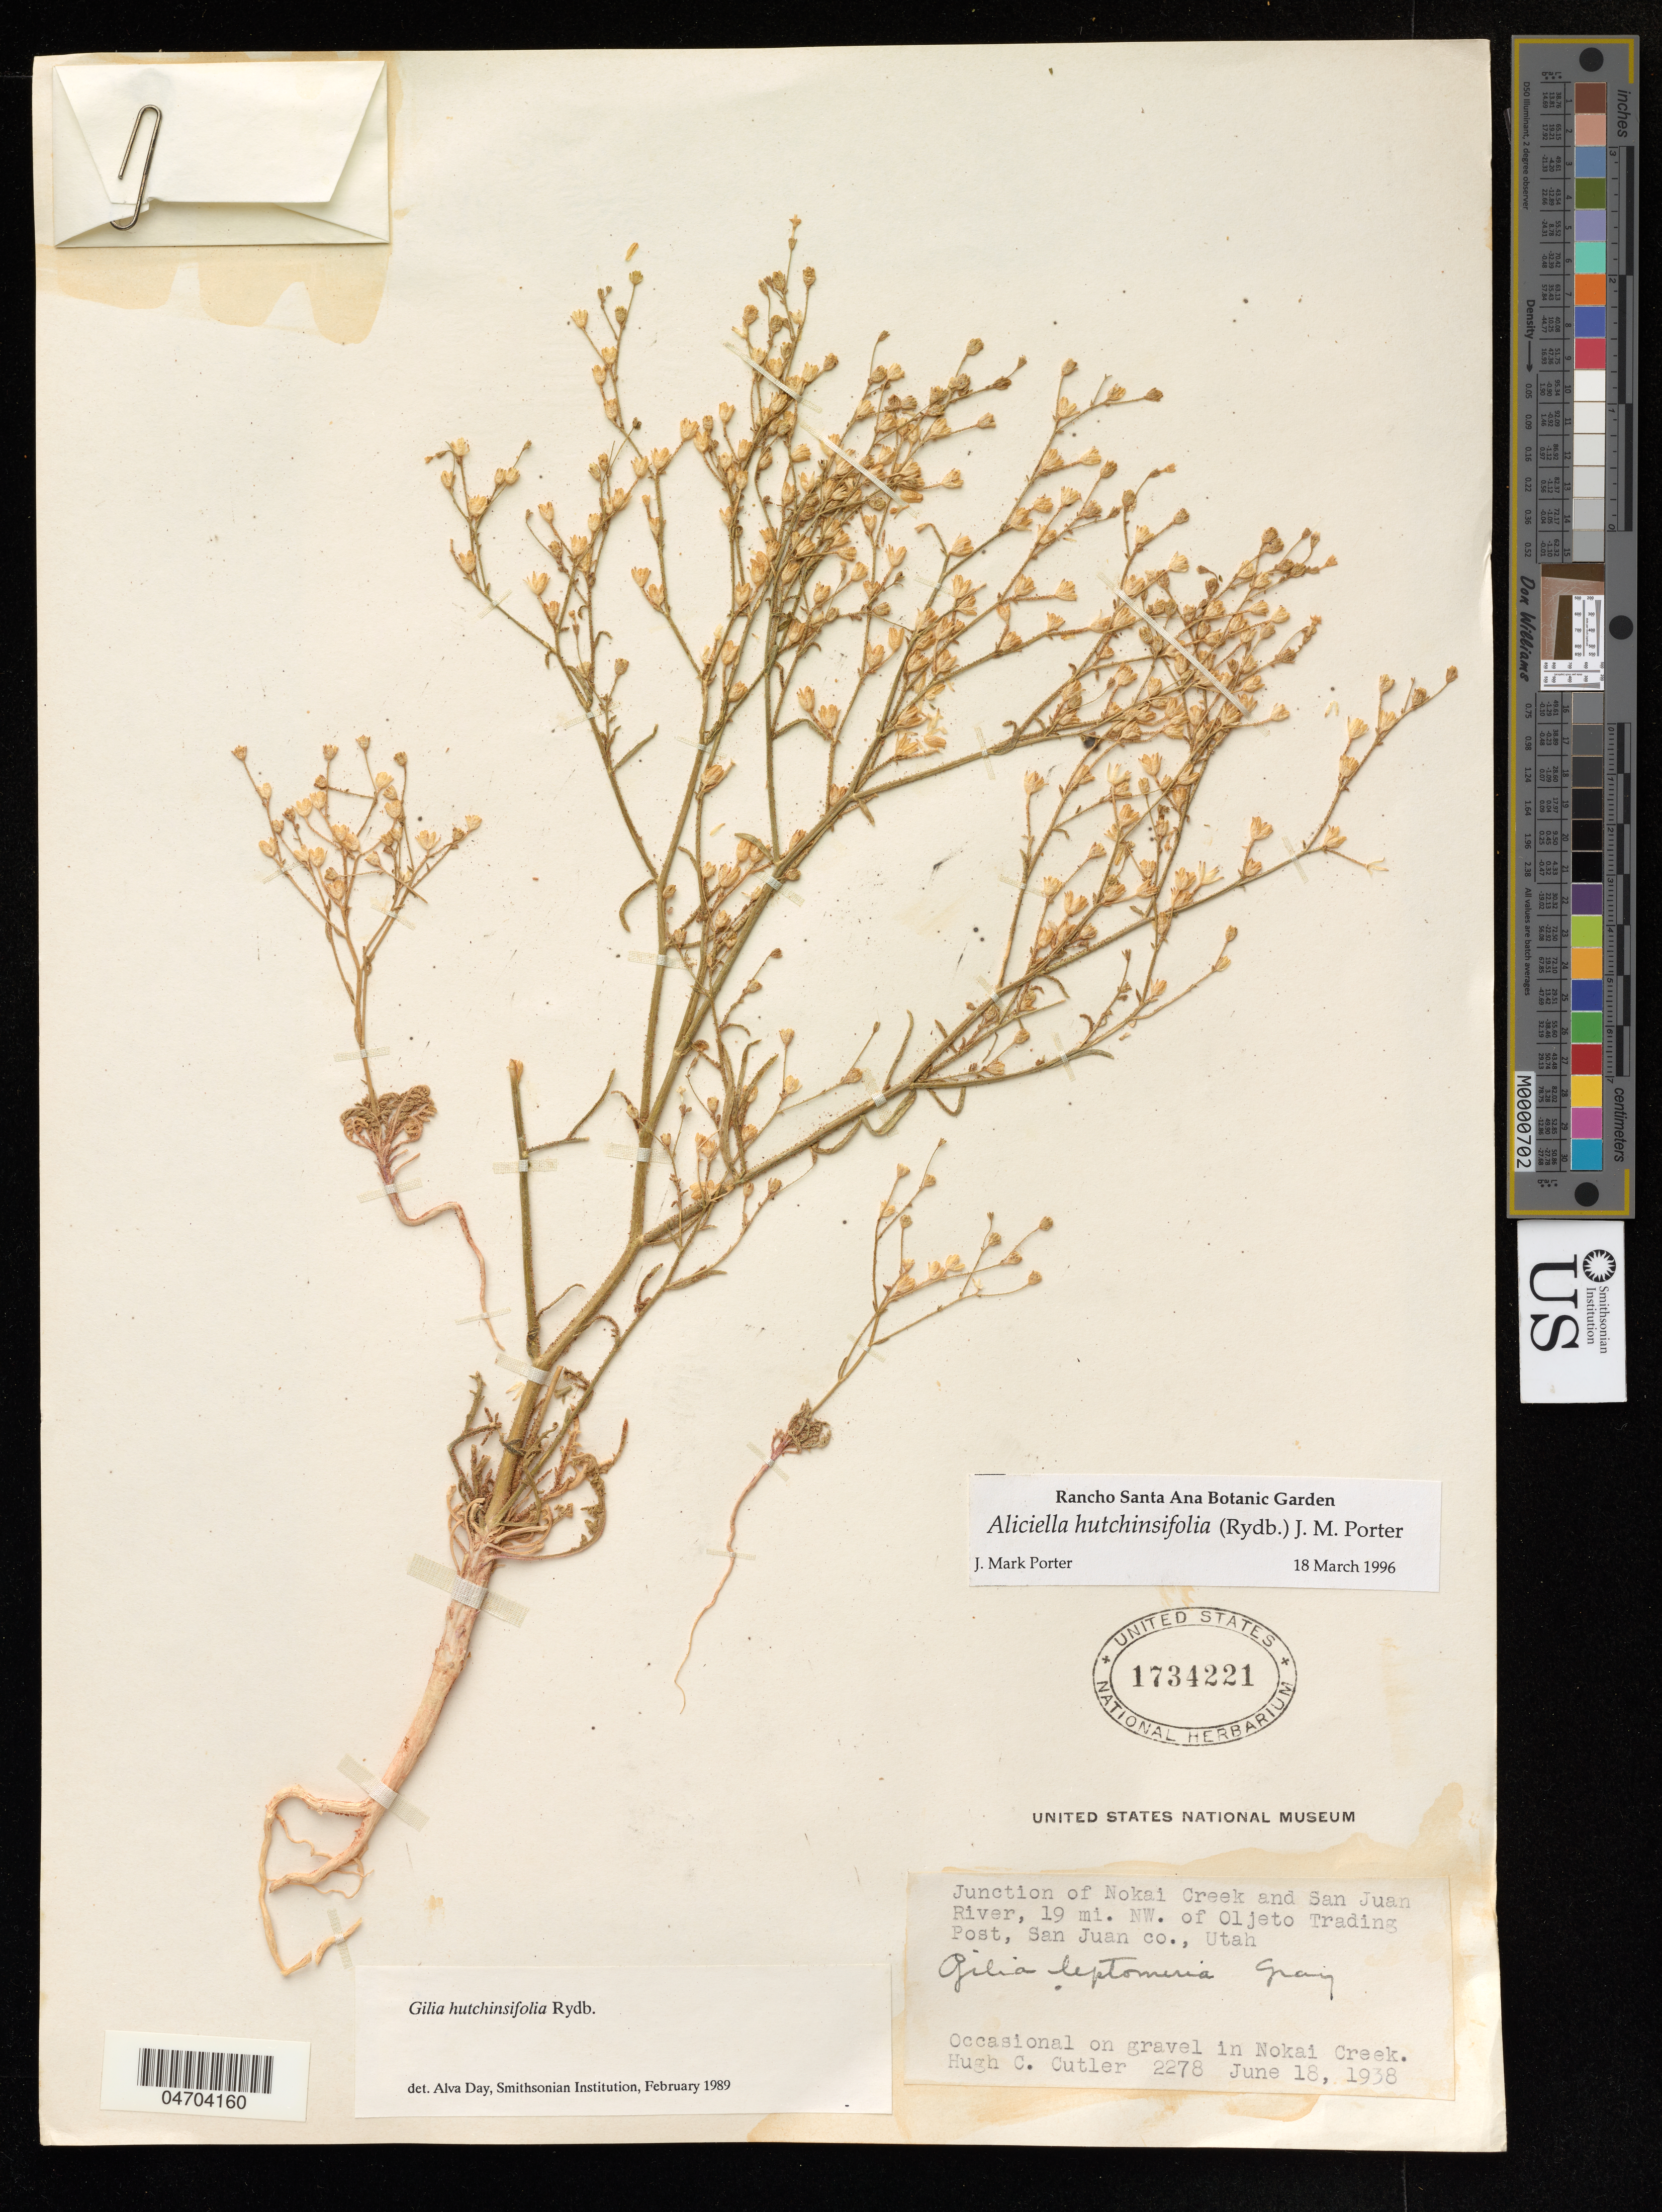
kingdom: Plantae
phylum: Tracheophyta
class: Magnoliopsida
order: Ericales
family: Polemoniaceae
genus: Aliciella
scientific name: Aliciella hutchinsifolia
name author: (Rydb.) J.M. Porter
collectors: H. Cutler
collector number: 2278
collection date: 1938-06-18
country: United States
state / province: Utah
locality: Junction of Nokai Creek and San Juan River, 19 mi. NW. of Oljeto Trading Post, San Juan co.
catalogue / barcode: US 1734221